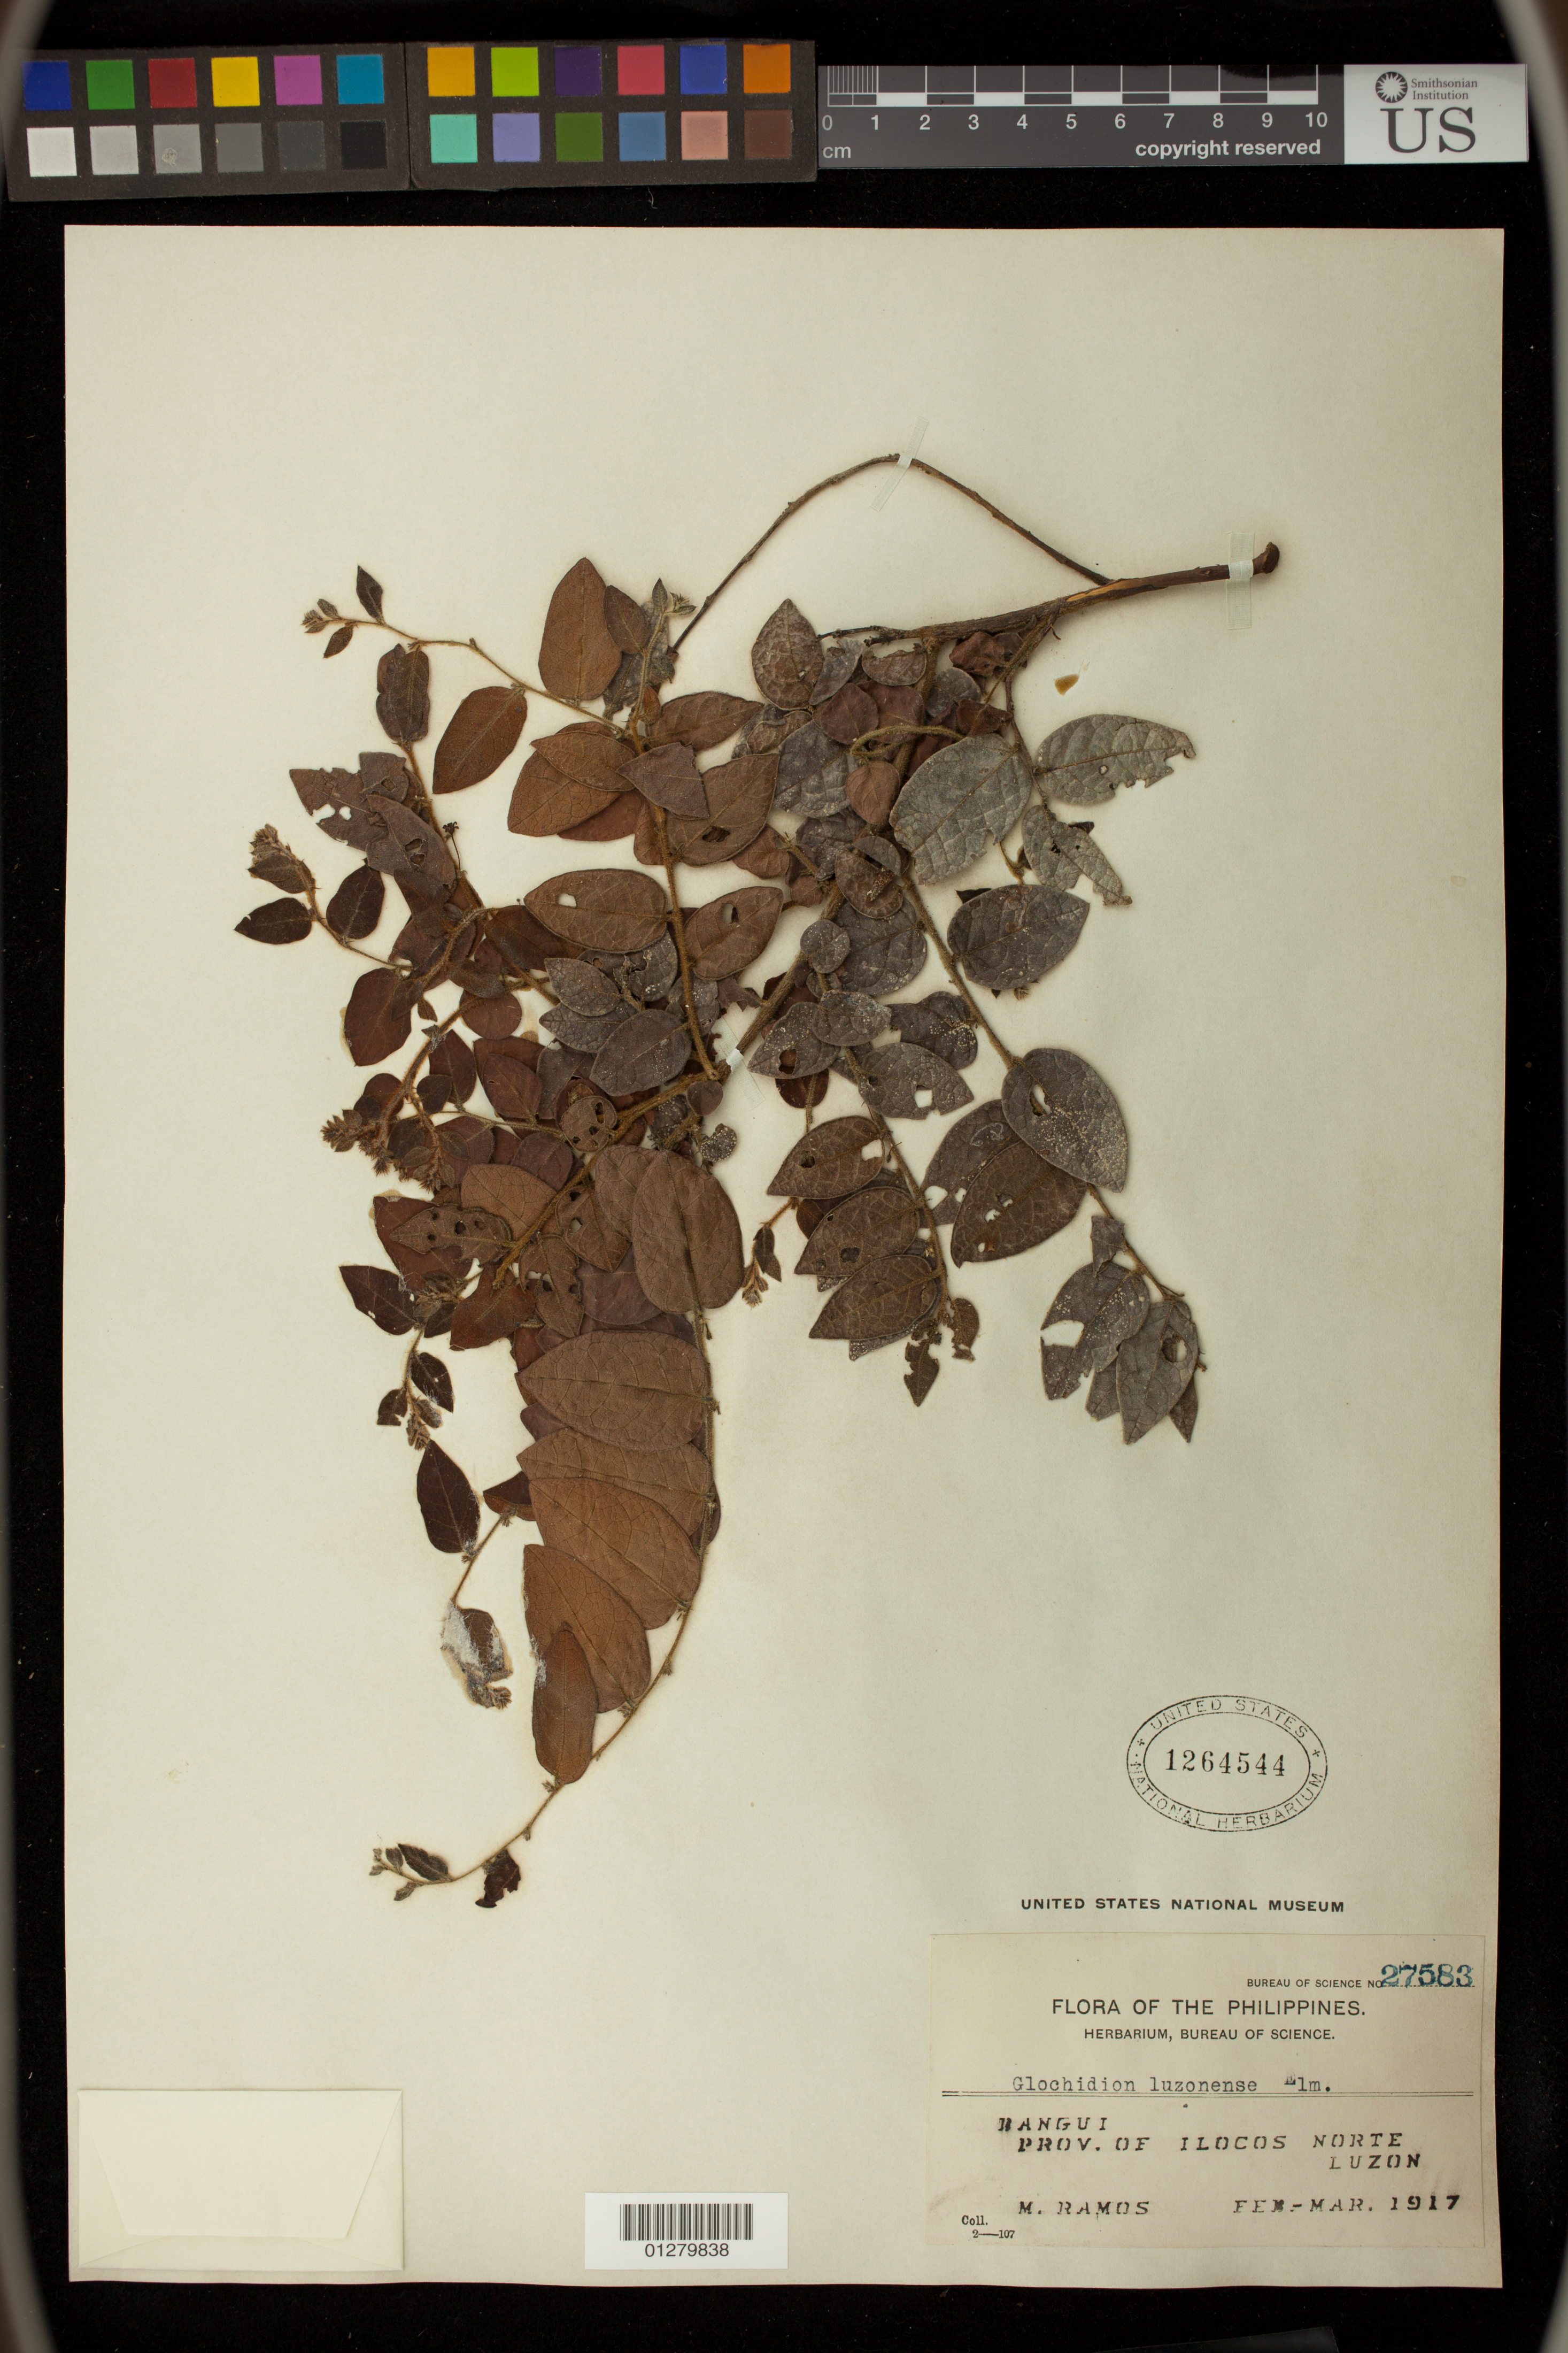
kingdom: Plantae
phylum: Tracheophyta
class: Magnoliopsida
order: Malpighiales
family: Phyllanthaceae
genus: Sauropus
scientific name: Sauropus villosus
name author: (Blanco) Merr.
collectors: M. Ramos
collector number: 2-107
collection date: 1917-02/1917-03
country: Philippines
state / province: Ilocos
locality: Nangui, Prov. of Ilocos Norte, Luzon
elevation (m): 1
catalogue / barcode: US 1264544